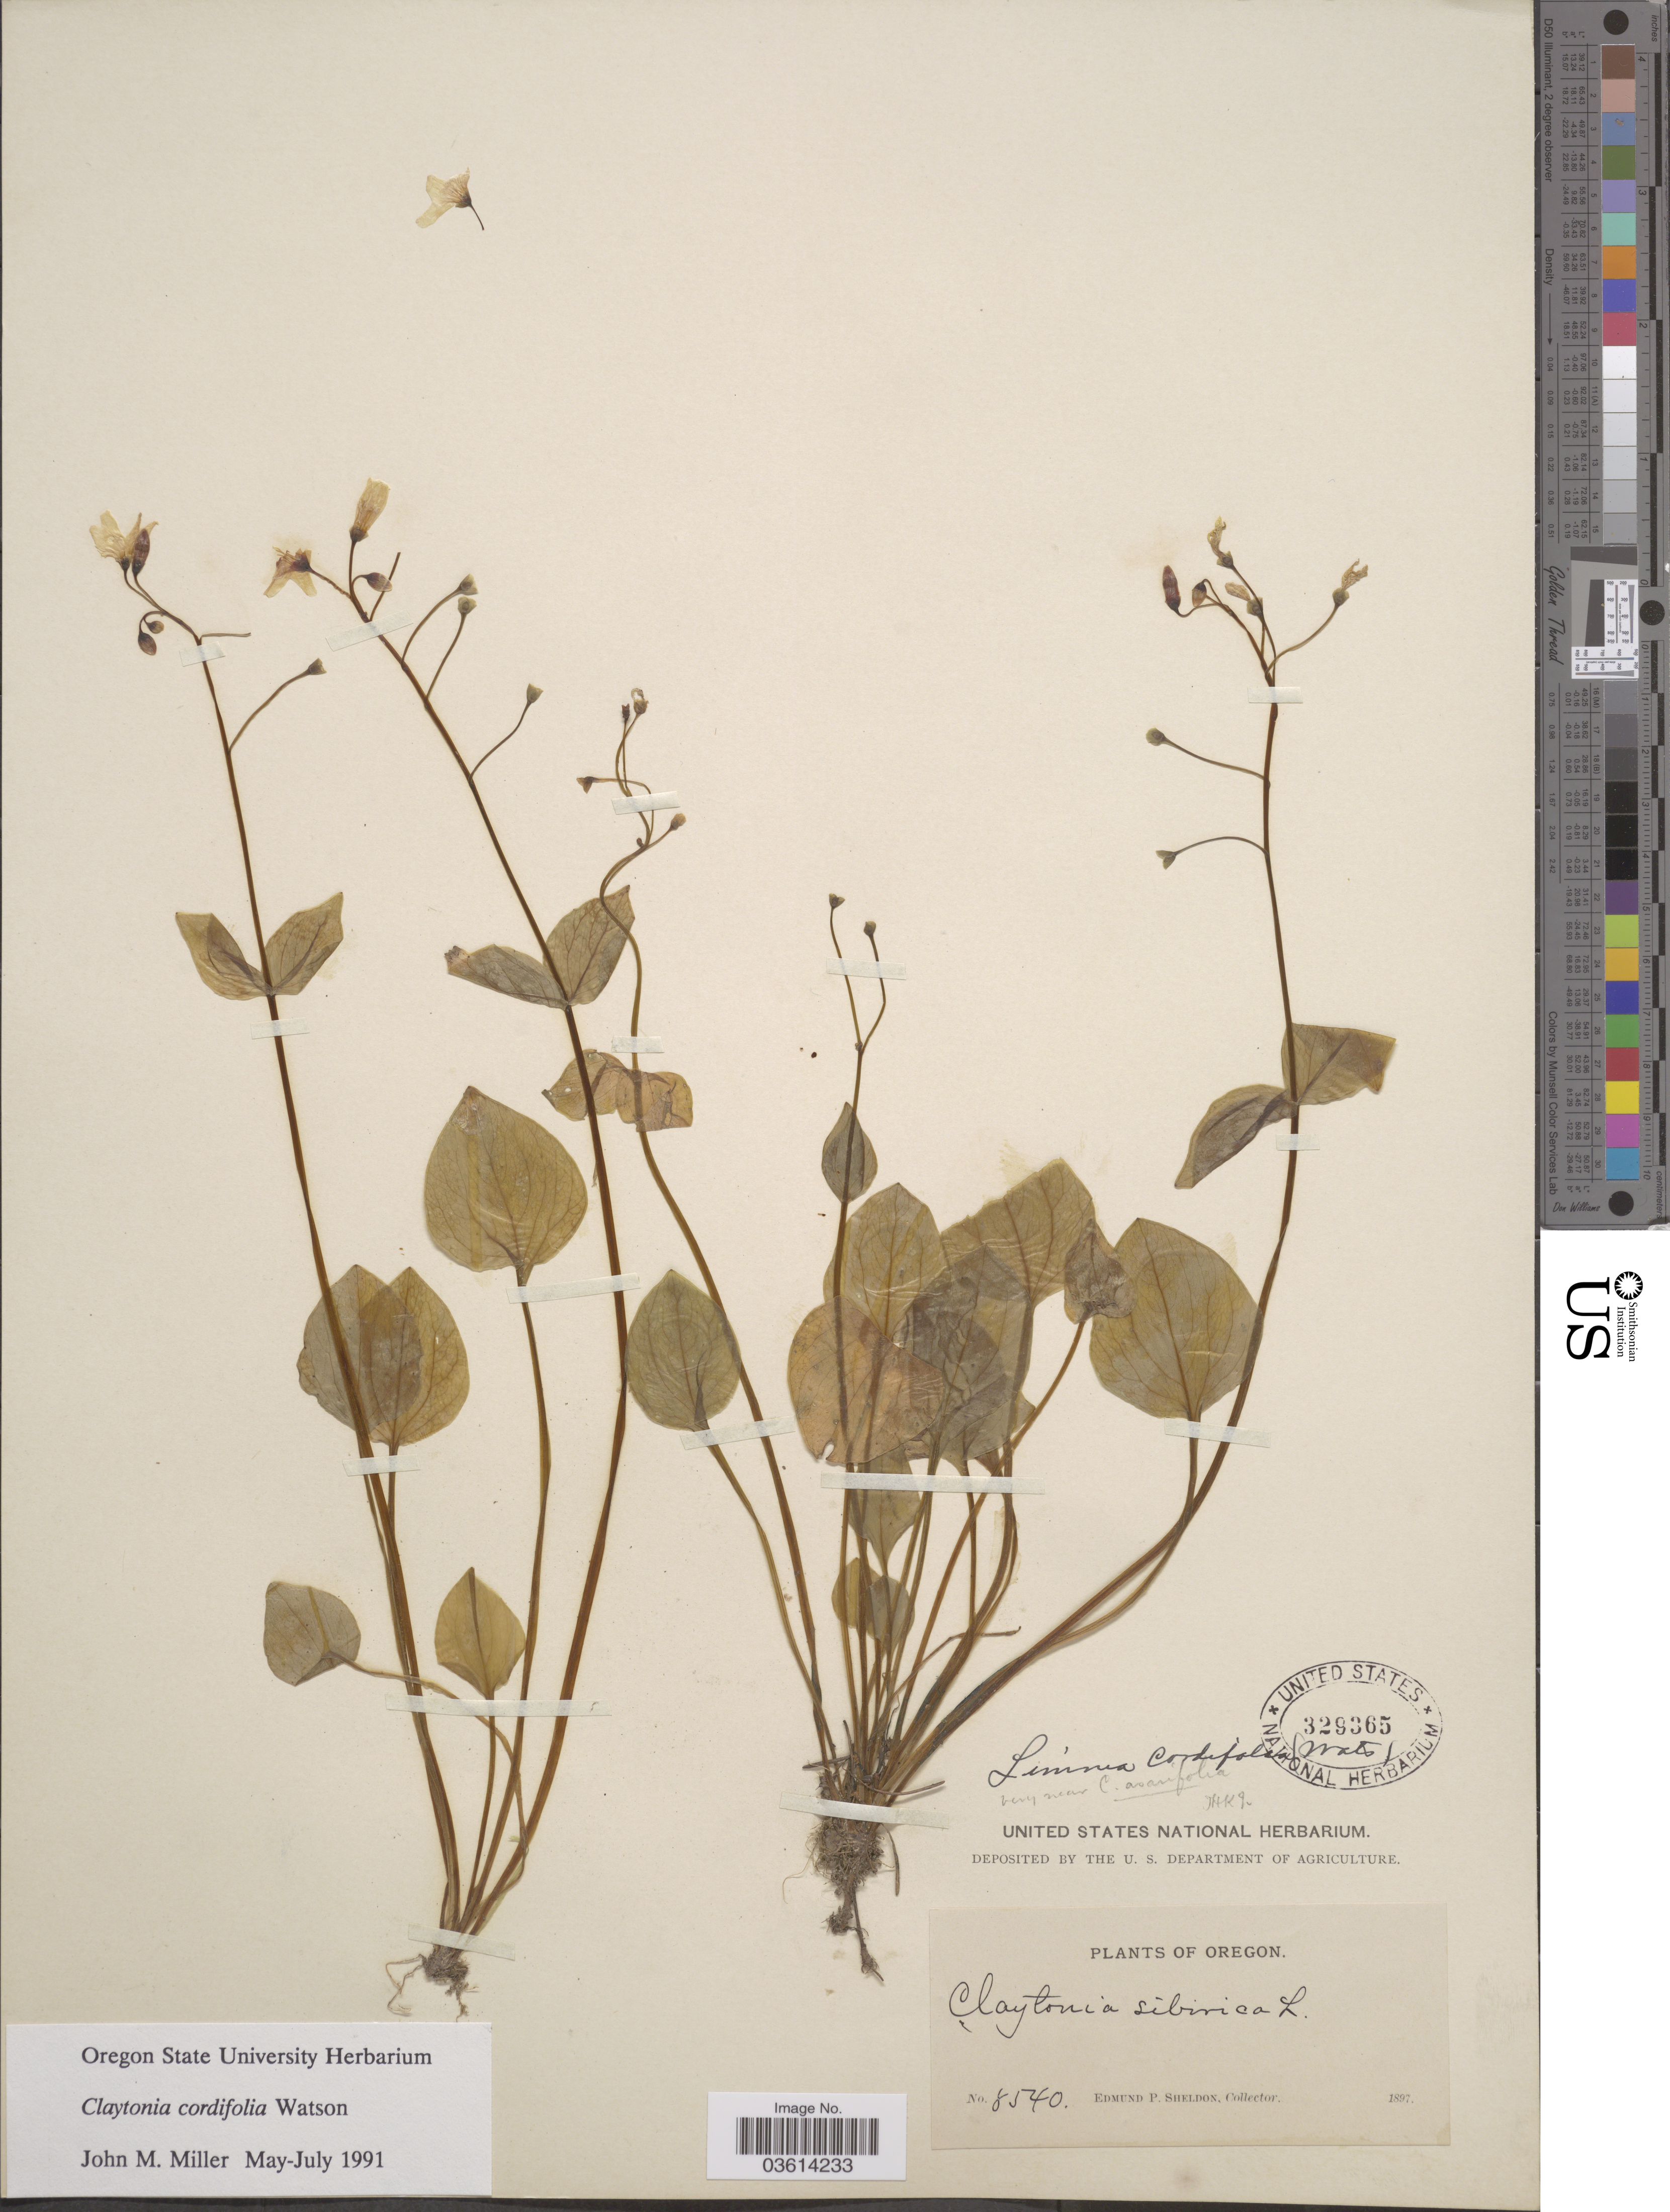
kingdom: Plantae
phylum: Tracheophyta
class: Magnoliopsida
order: Caryophyllales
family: Montiaceae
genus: Claytonia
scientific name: Claytonia cordifolia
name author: S. Watson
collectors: E. P. Sheldon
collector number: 8540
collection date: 1897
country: United States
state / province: Oregon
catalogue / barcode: US 329365